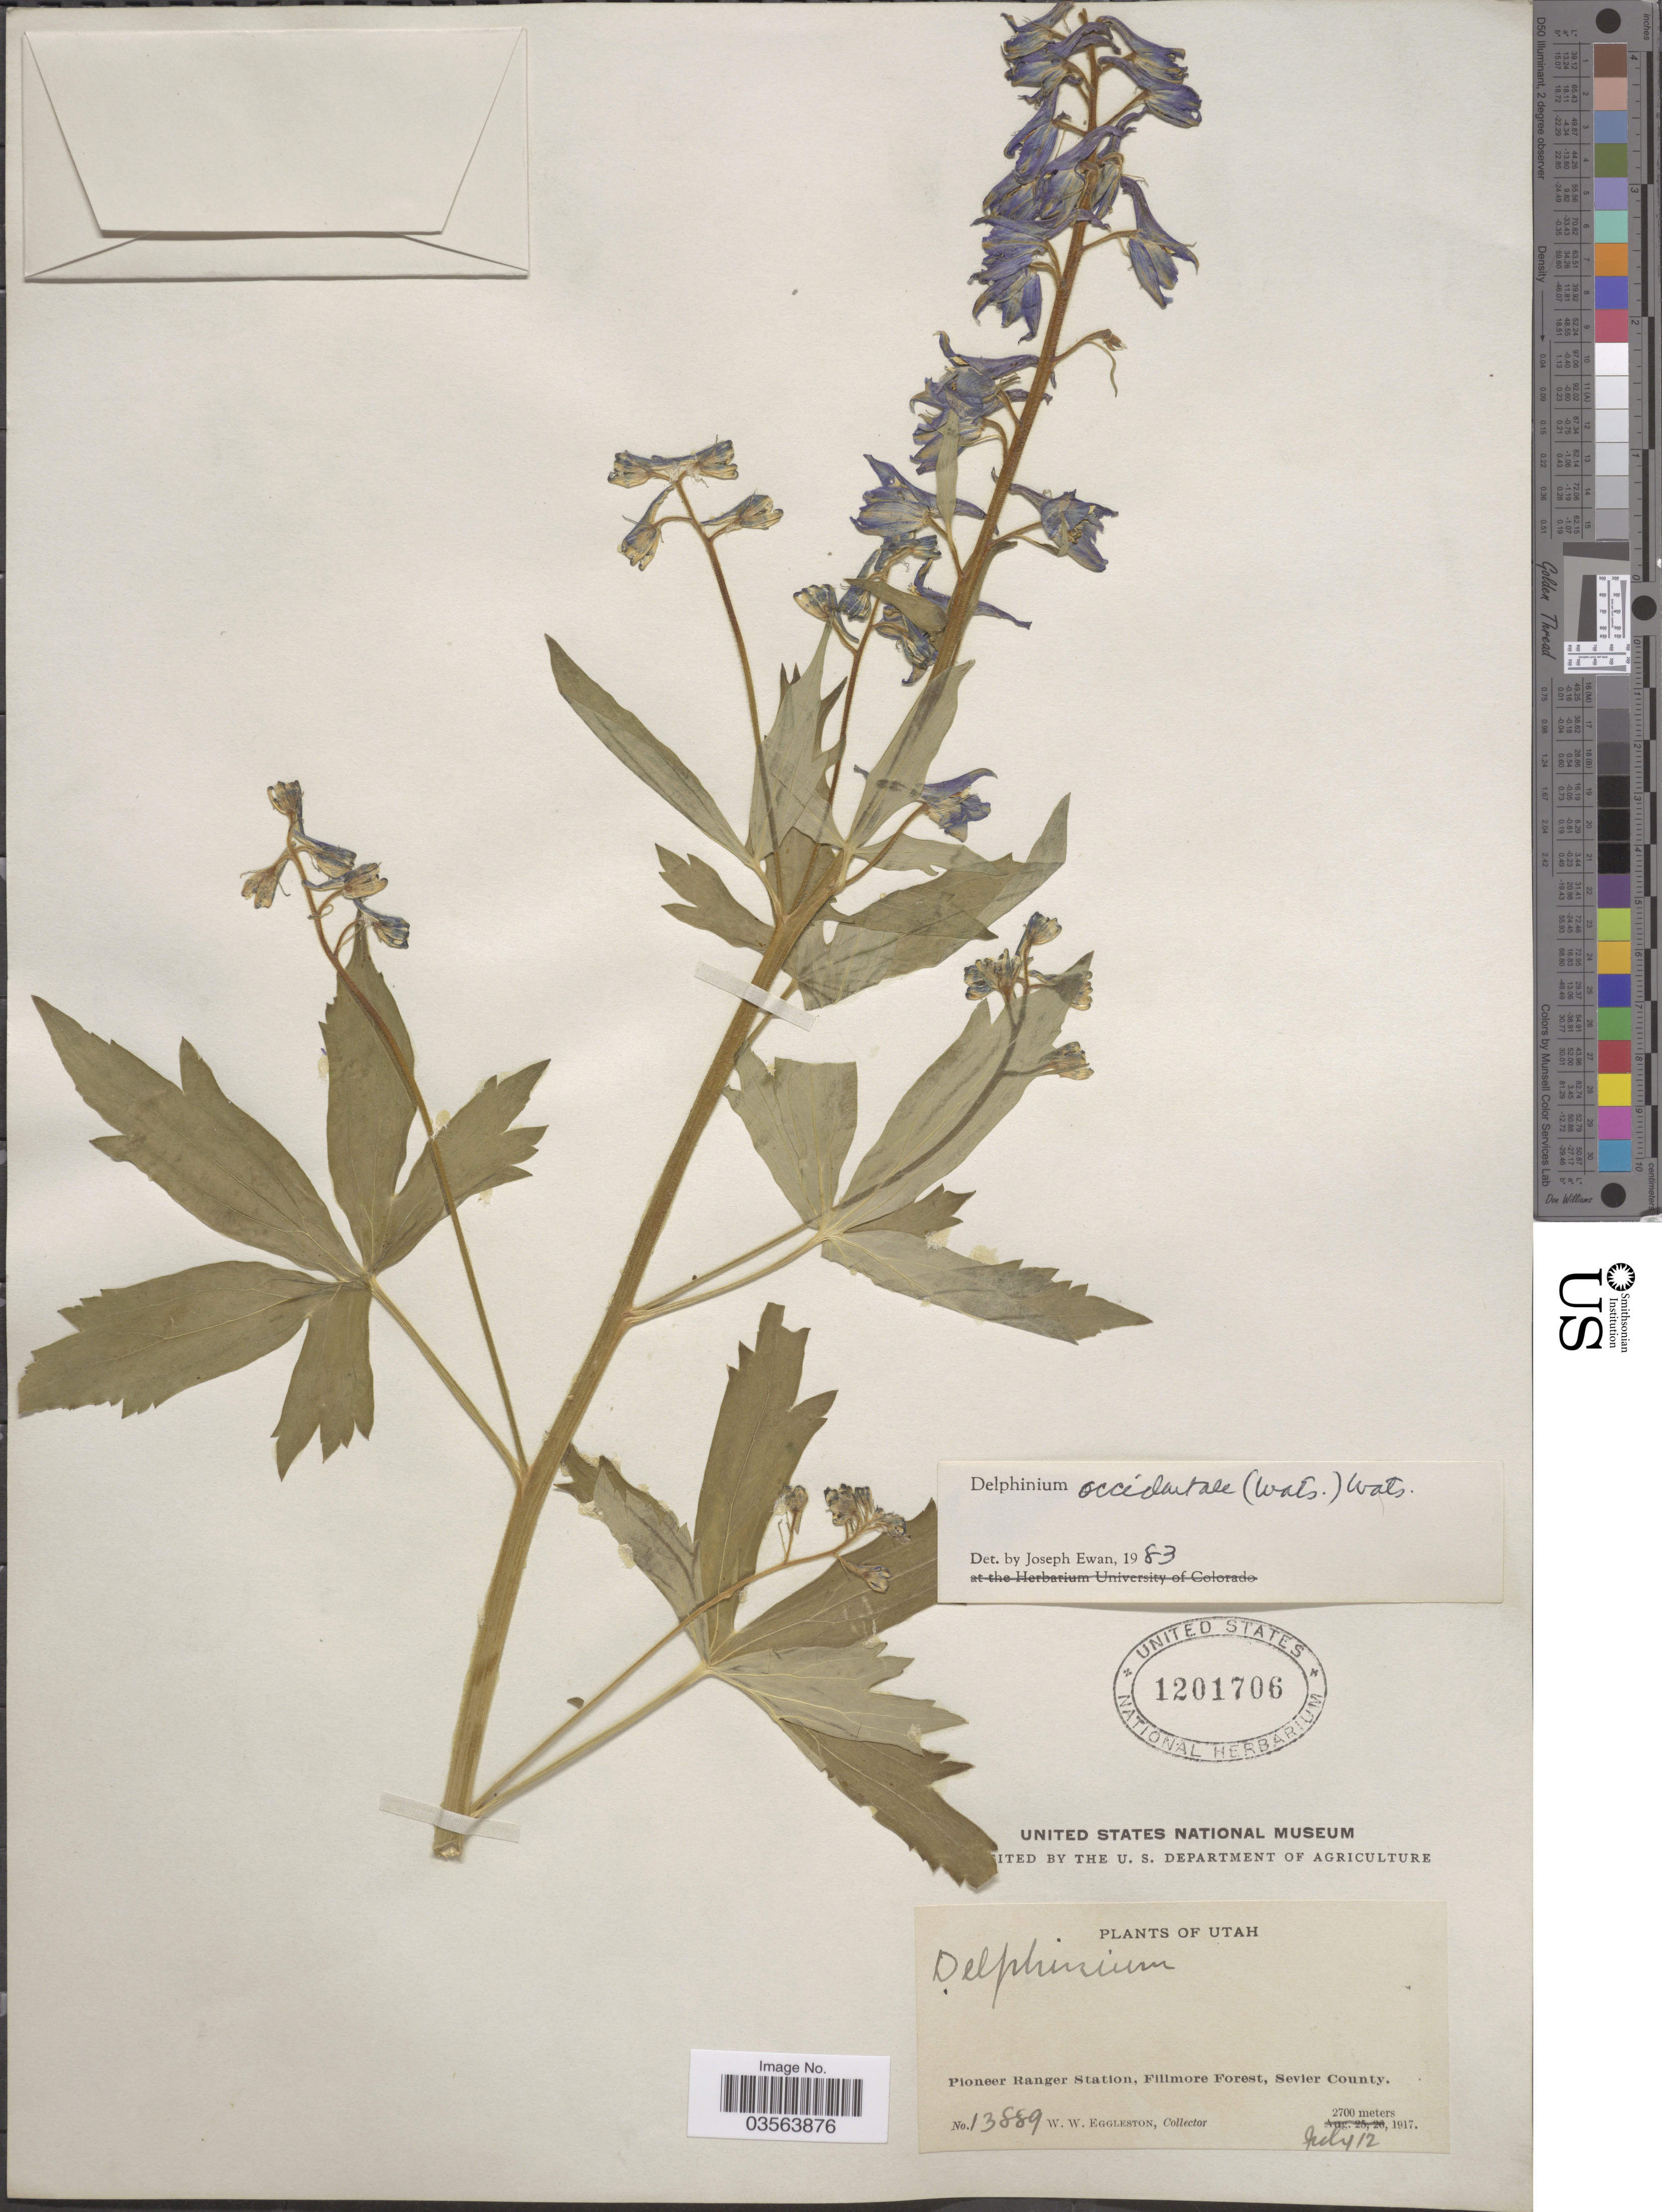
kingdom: Plantae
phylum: Tracheophyta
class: Magnoliopsida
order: Ranunculales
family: Ranunculaceae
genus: Delphinium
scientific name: Delphinium x occidentale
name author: (S. Watson) S. Watson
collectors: W. W. Eggleston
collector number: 13889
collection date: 1917-07-12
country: United States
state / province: Utah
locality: Pioneer Ranger Station, Fillmore Forest, Sevier County.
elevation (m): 2700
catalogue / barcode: US 1201706